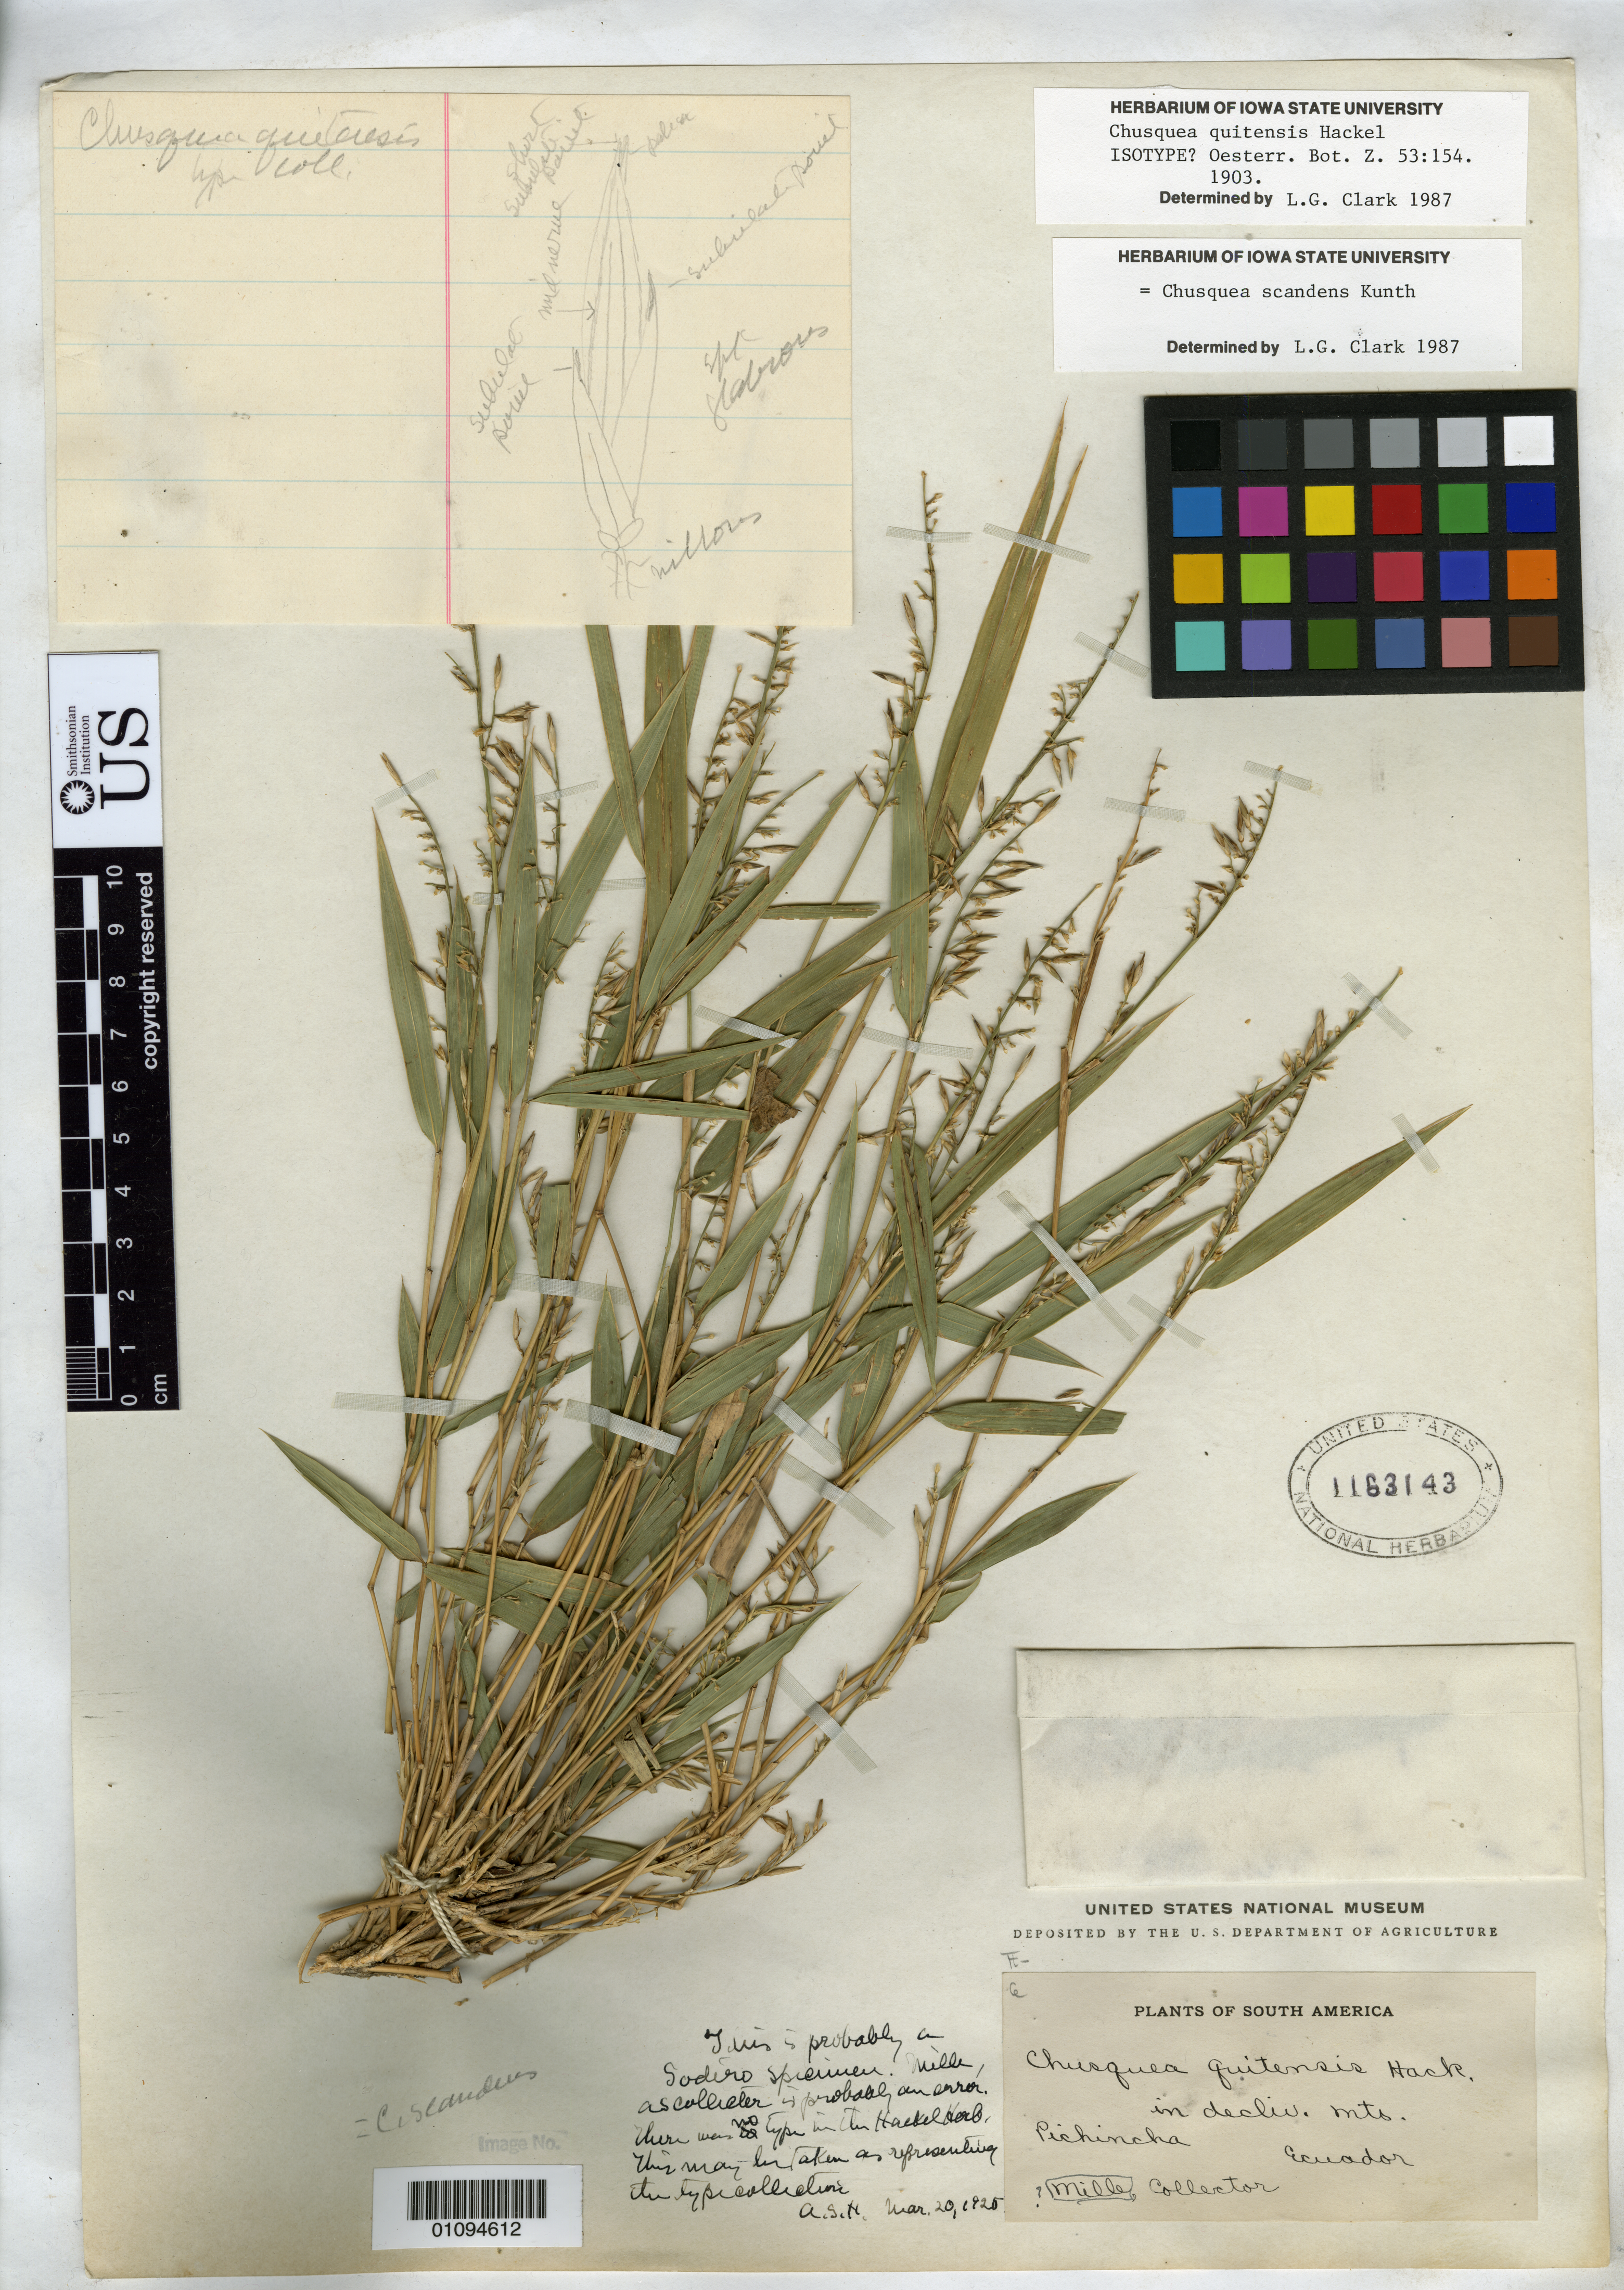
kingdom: Plantae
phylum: Tracheophyta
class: Liliopsida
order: Poales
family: Poaceae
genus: Chusquea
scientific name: Chusquea quitensis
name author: Hack.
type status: Type Fragment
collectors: L. Sodiro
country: Ecuador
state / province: Pichincha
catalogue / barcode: US 1163143